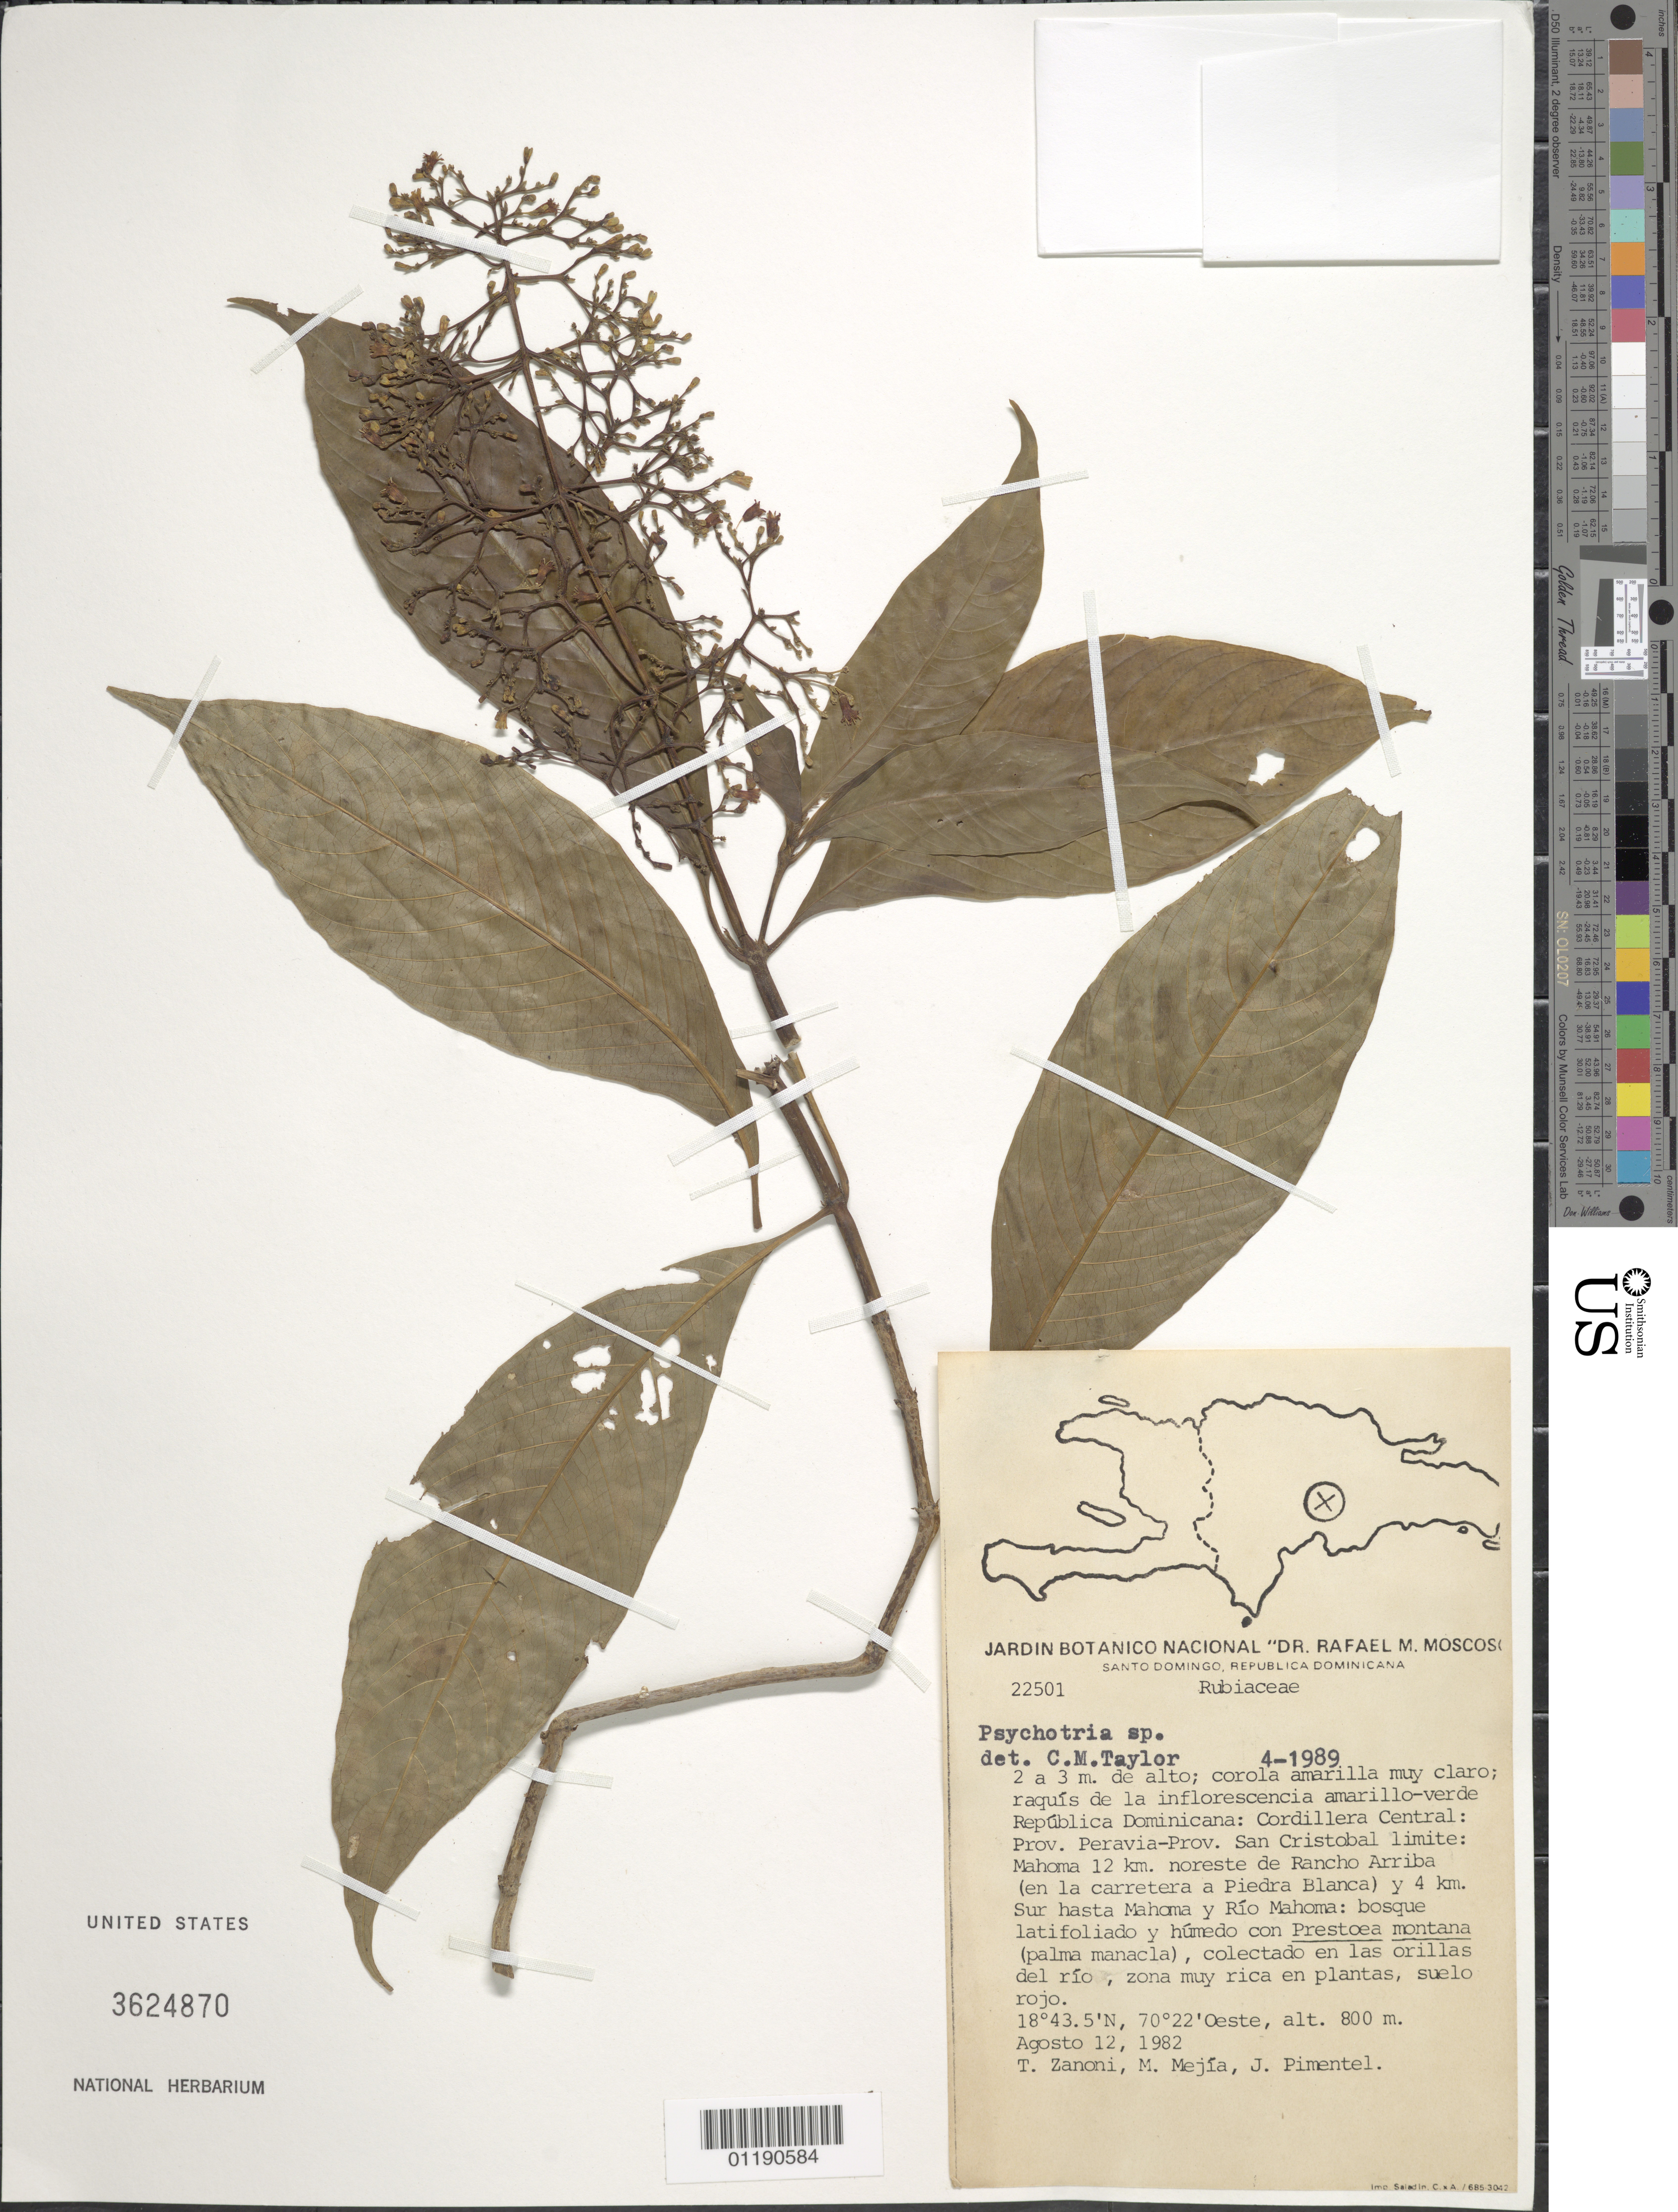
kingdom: Plantae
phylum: Tracheophyta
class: Magnoliopsida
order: Gentianales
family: Rubiaceae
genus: Psychotria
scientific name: Psychotria sp.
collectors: T. A. Zanoni, M. Mejia & J. Pimentel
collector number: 22501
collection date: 1982-08-12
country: Dominican Republic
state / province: Peravia / San Cristóbal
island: Hispaniola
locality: Cordillera Central: Mahoma 12 km. NE of Rancho Arriba and 4 km. S to Mahoma and Mahoma River.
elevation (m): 800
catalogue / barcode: US 3624870